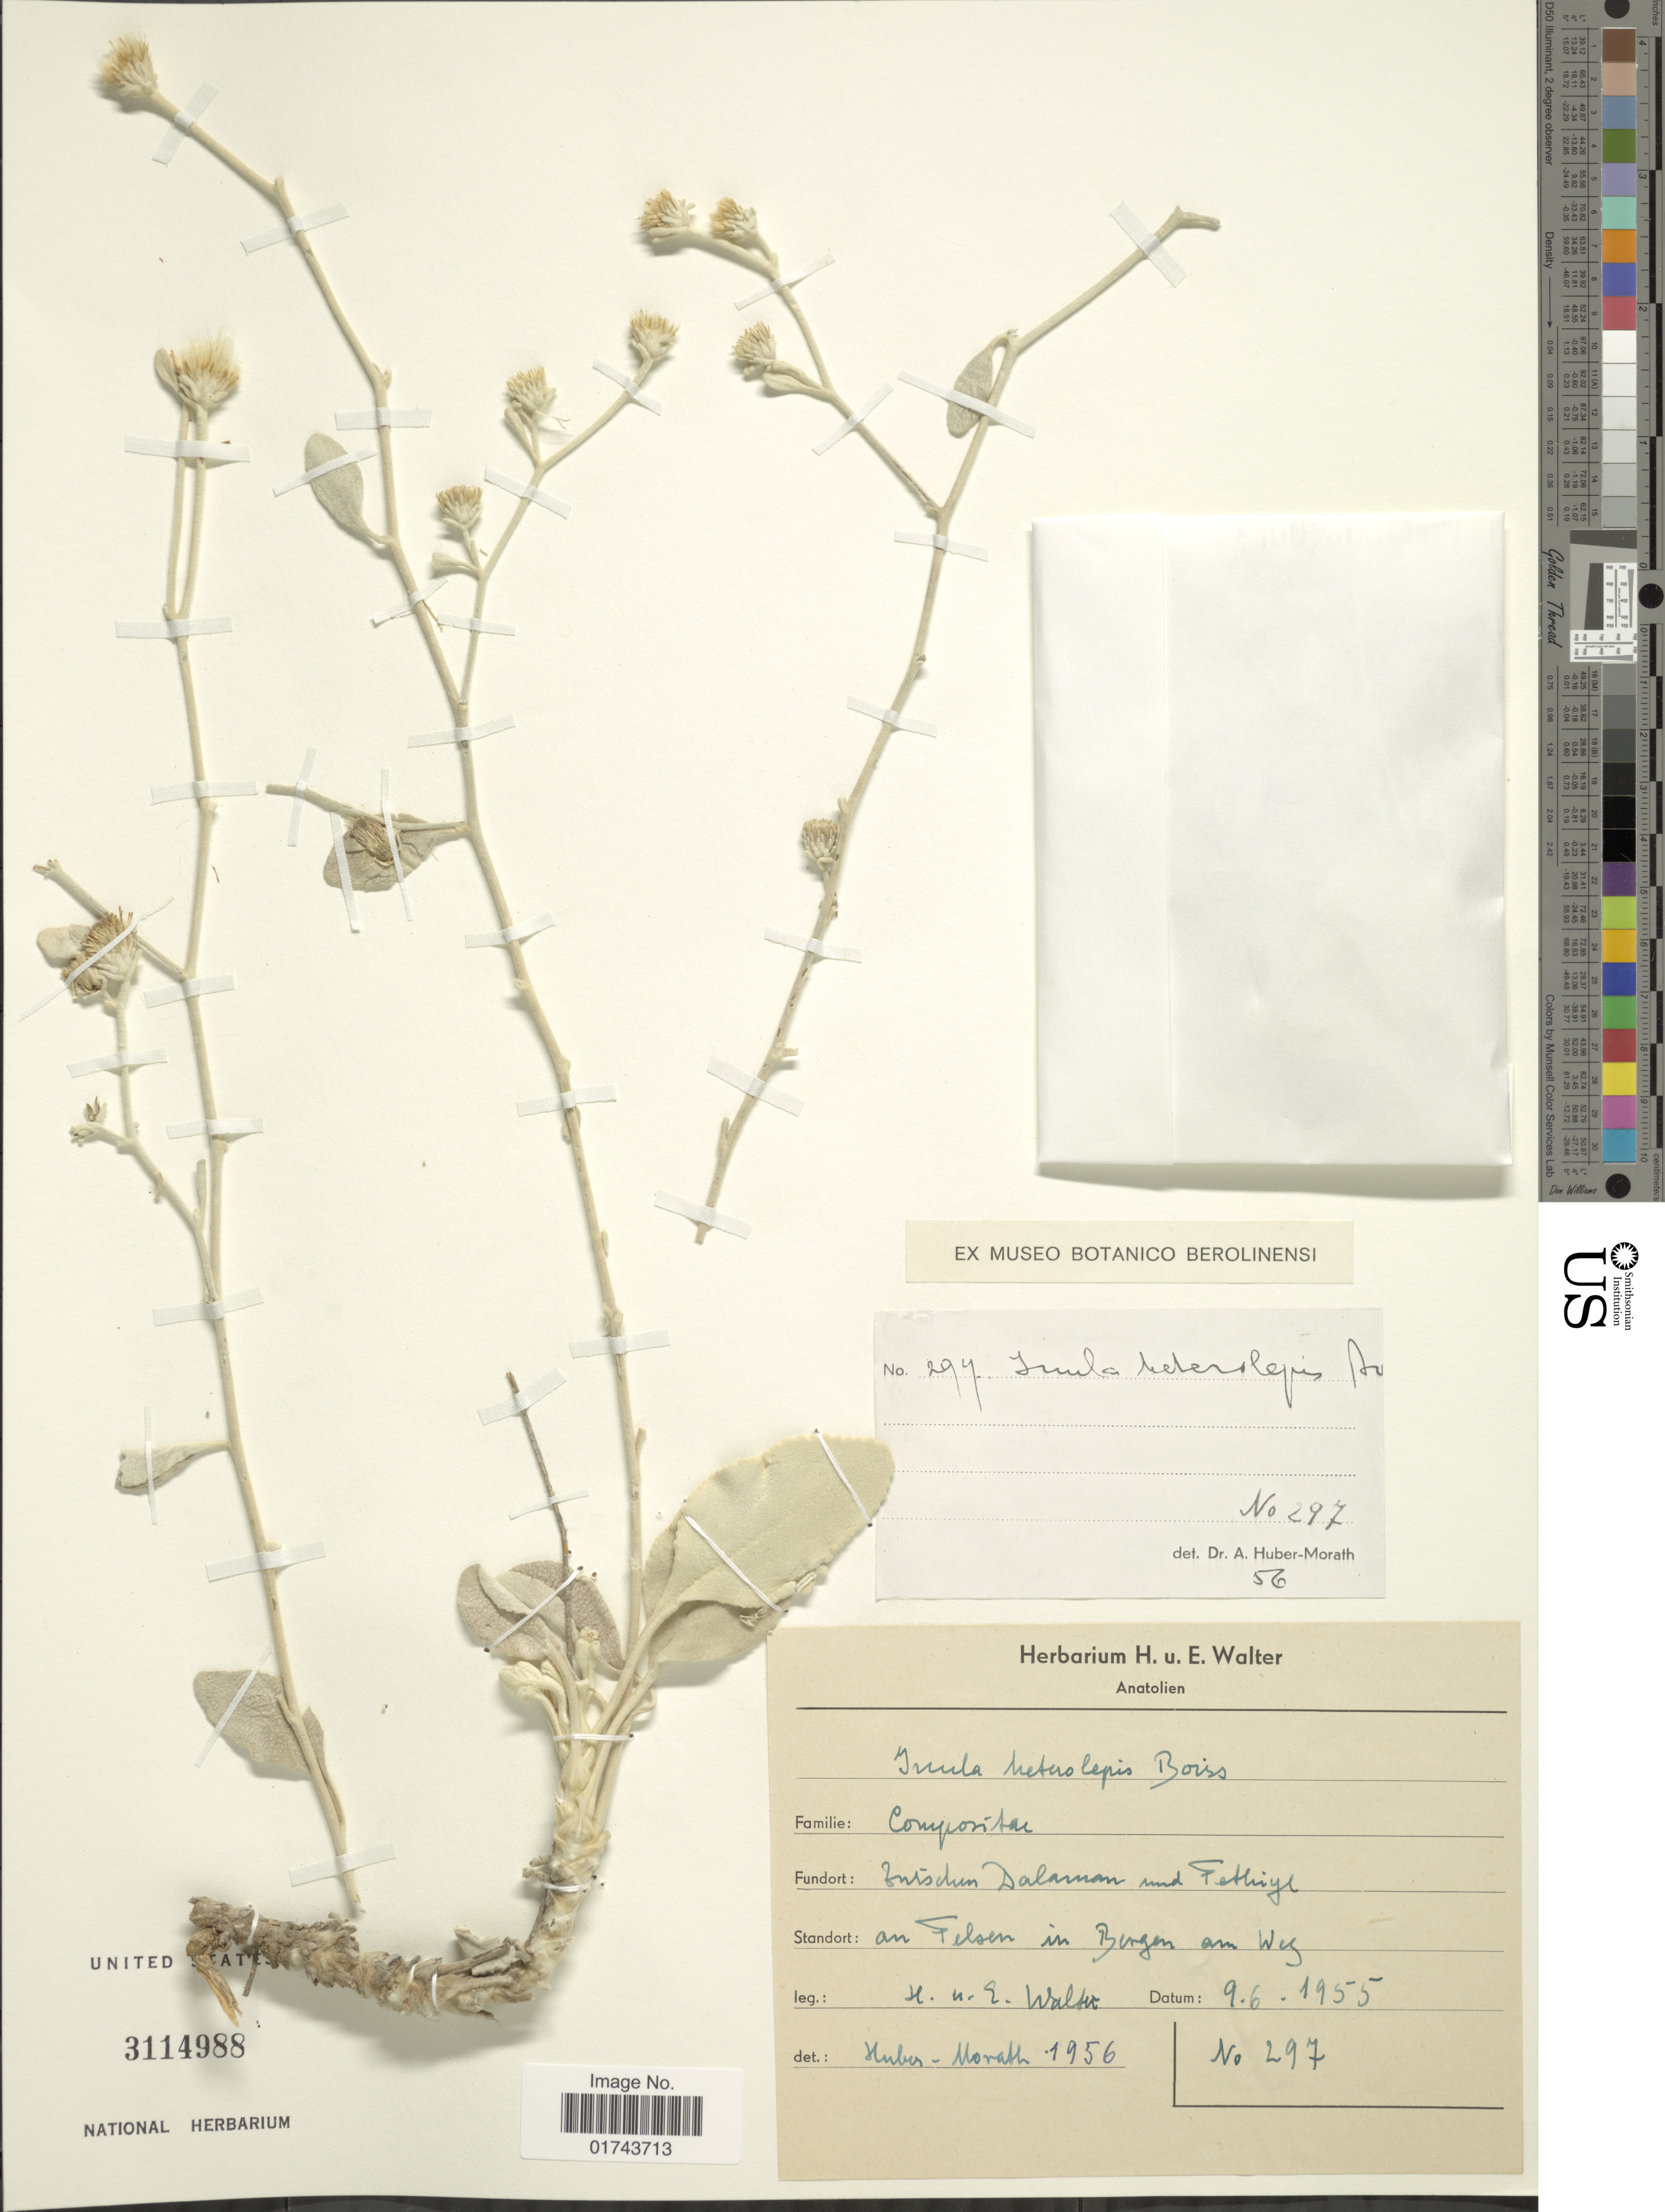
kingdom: Plantae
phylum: Tracheophyta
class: Magnoliopsida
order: Asterales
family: Asteraceae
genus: Inula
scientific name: Inula heterolepis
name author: Boiss.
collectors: H. Walyer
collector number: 297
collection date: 1955-06-09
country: Turkey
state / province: Muğla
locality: An Felsen in Burgen am Wez [interpreted]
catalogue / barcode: US 3114988